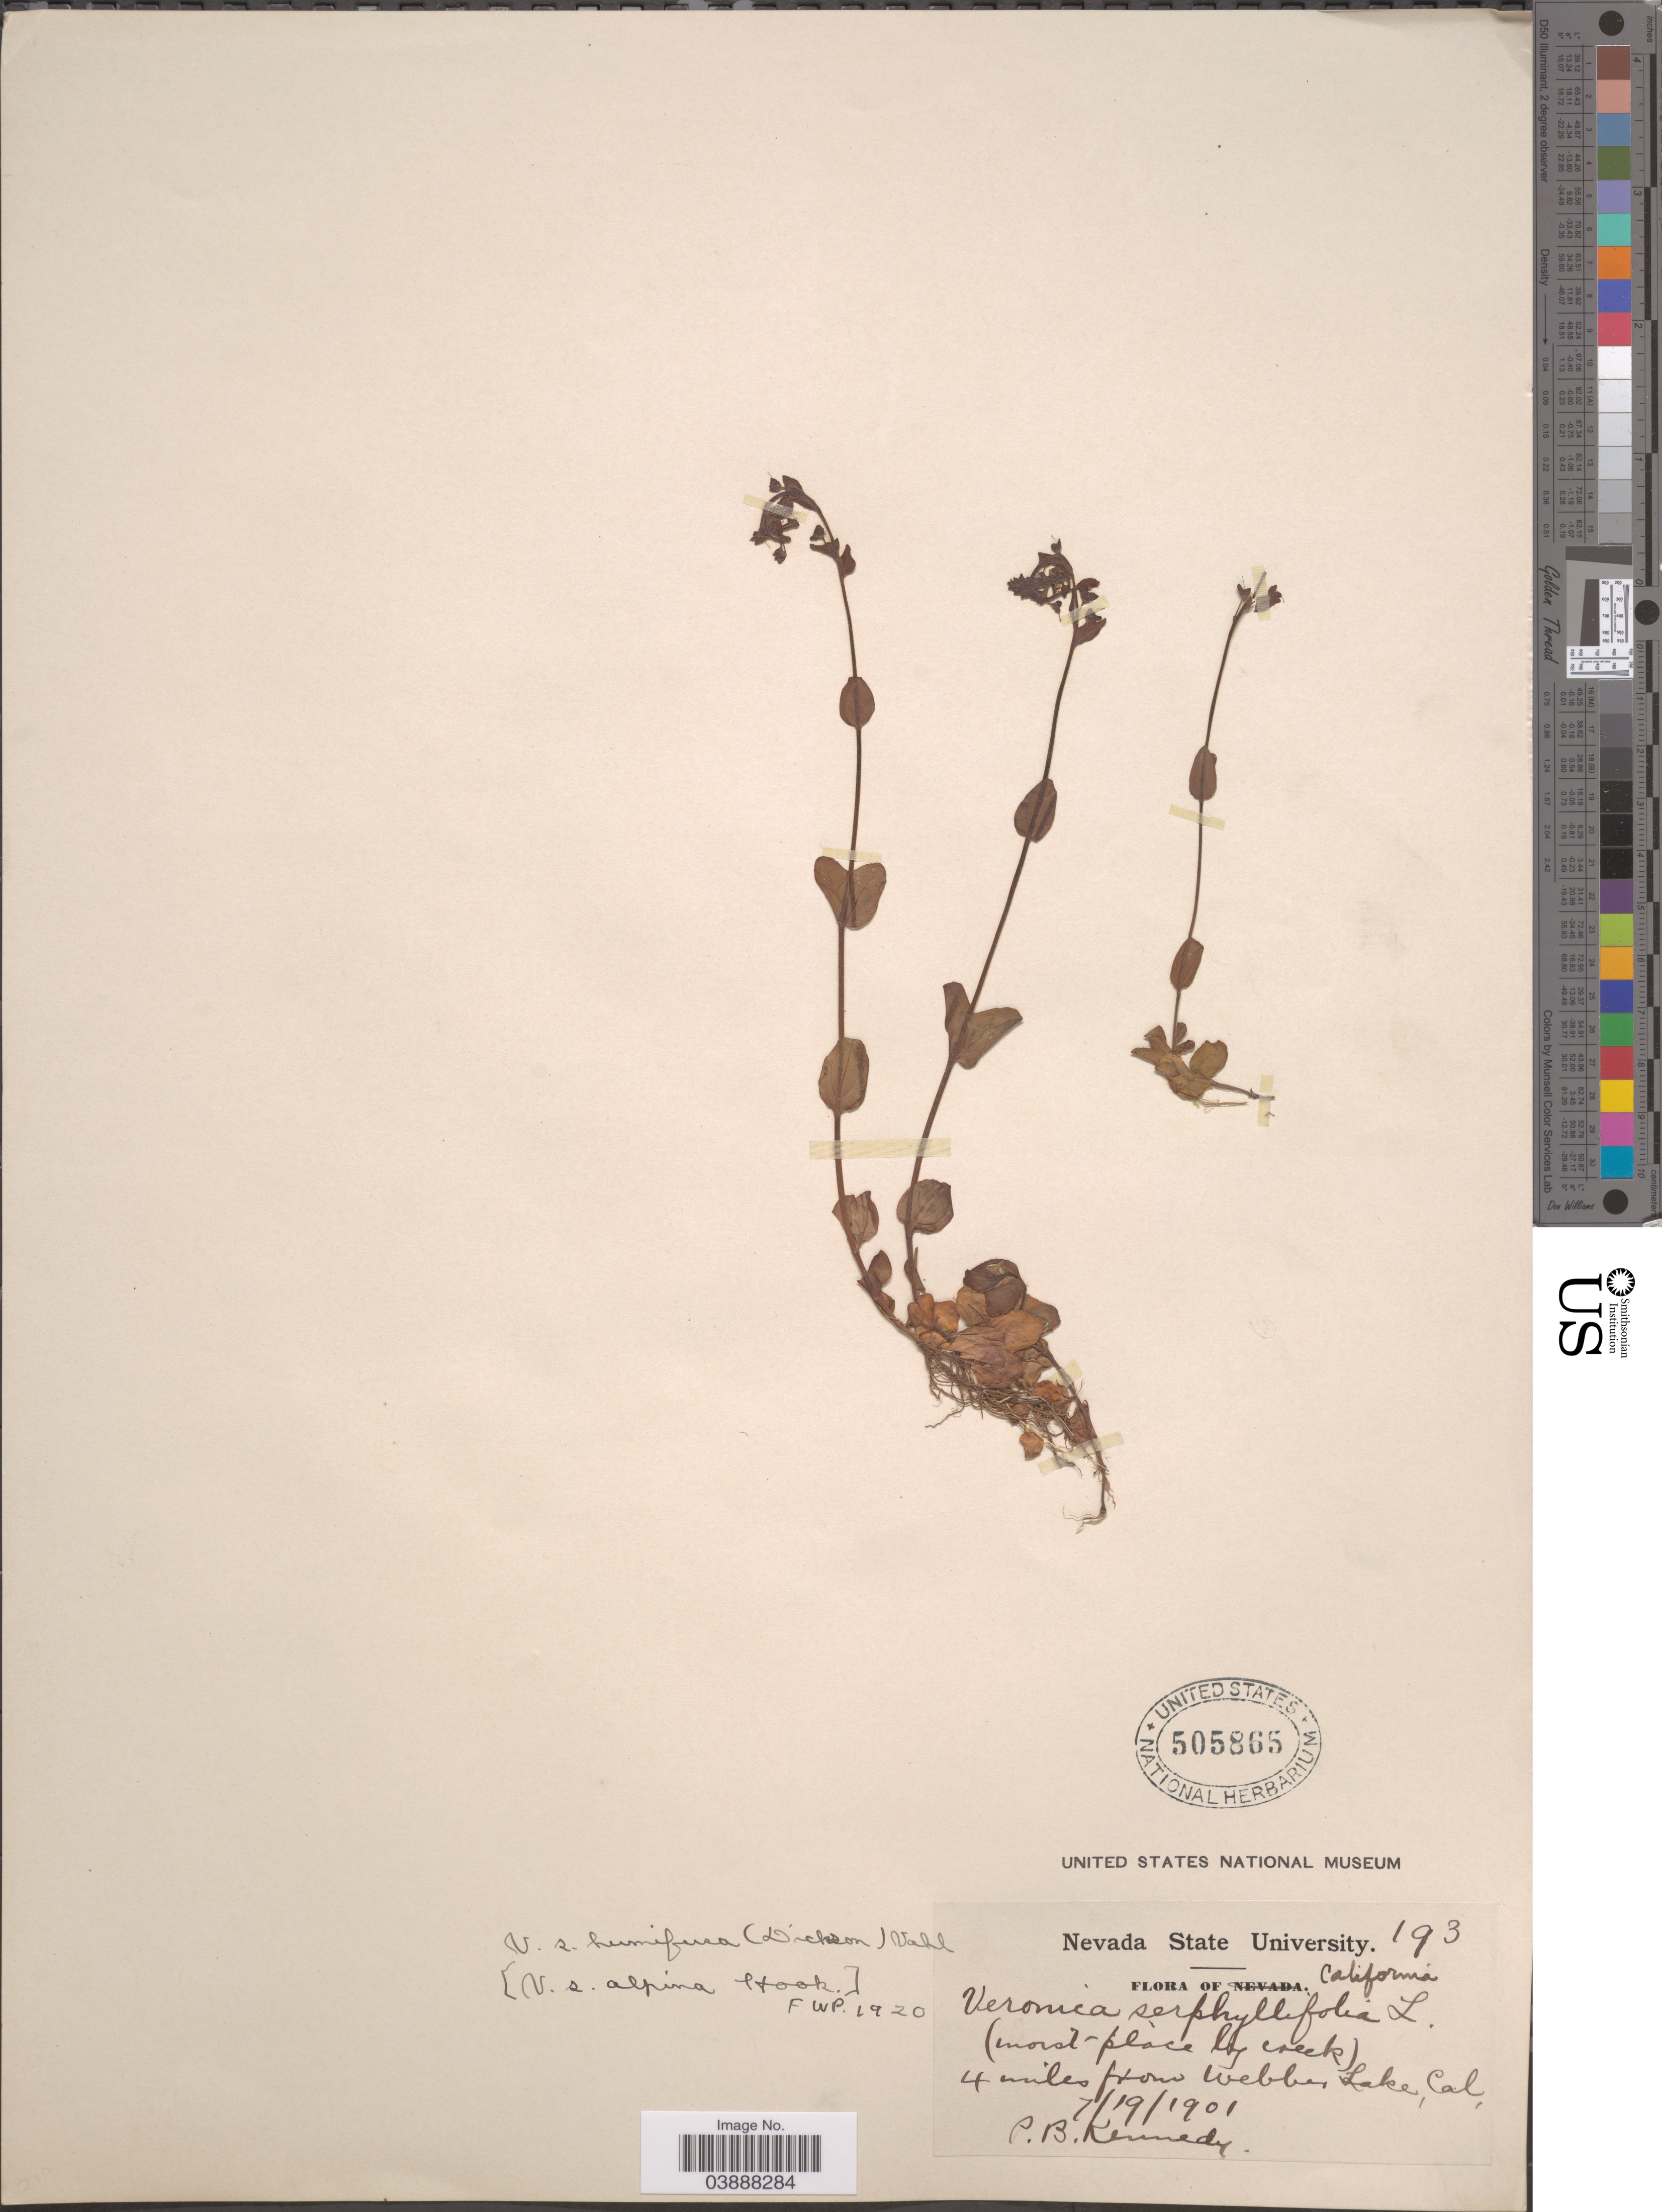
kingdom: Plantae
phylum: Tracheophyta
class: Magnoliopsida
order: Lamiales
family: Plantaginaceae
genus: Veronica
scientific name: Veronica serpyllifolia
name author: L.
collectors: P. B. Kennedy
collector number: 193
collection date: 1901-07-19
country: United States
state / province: California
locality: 4 miles from Webber Lake.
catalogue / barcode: US 505865